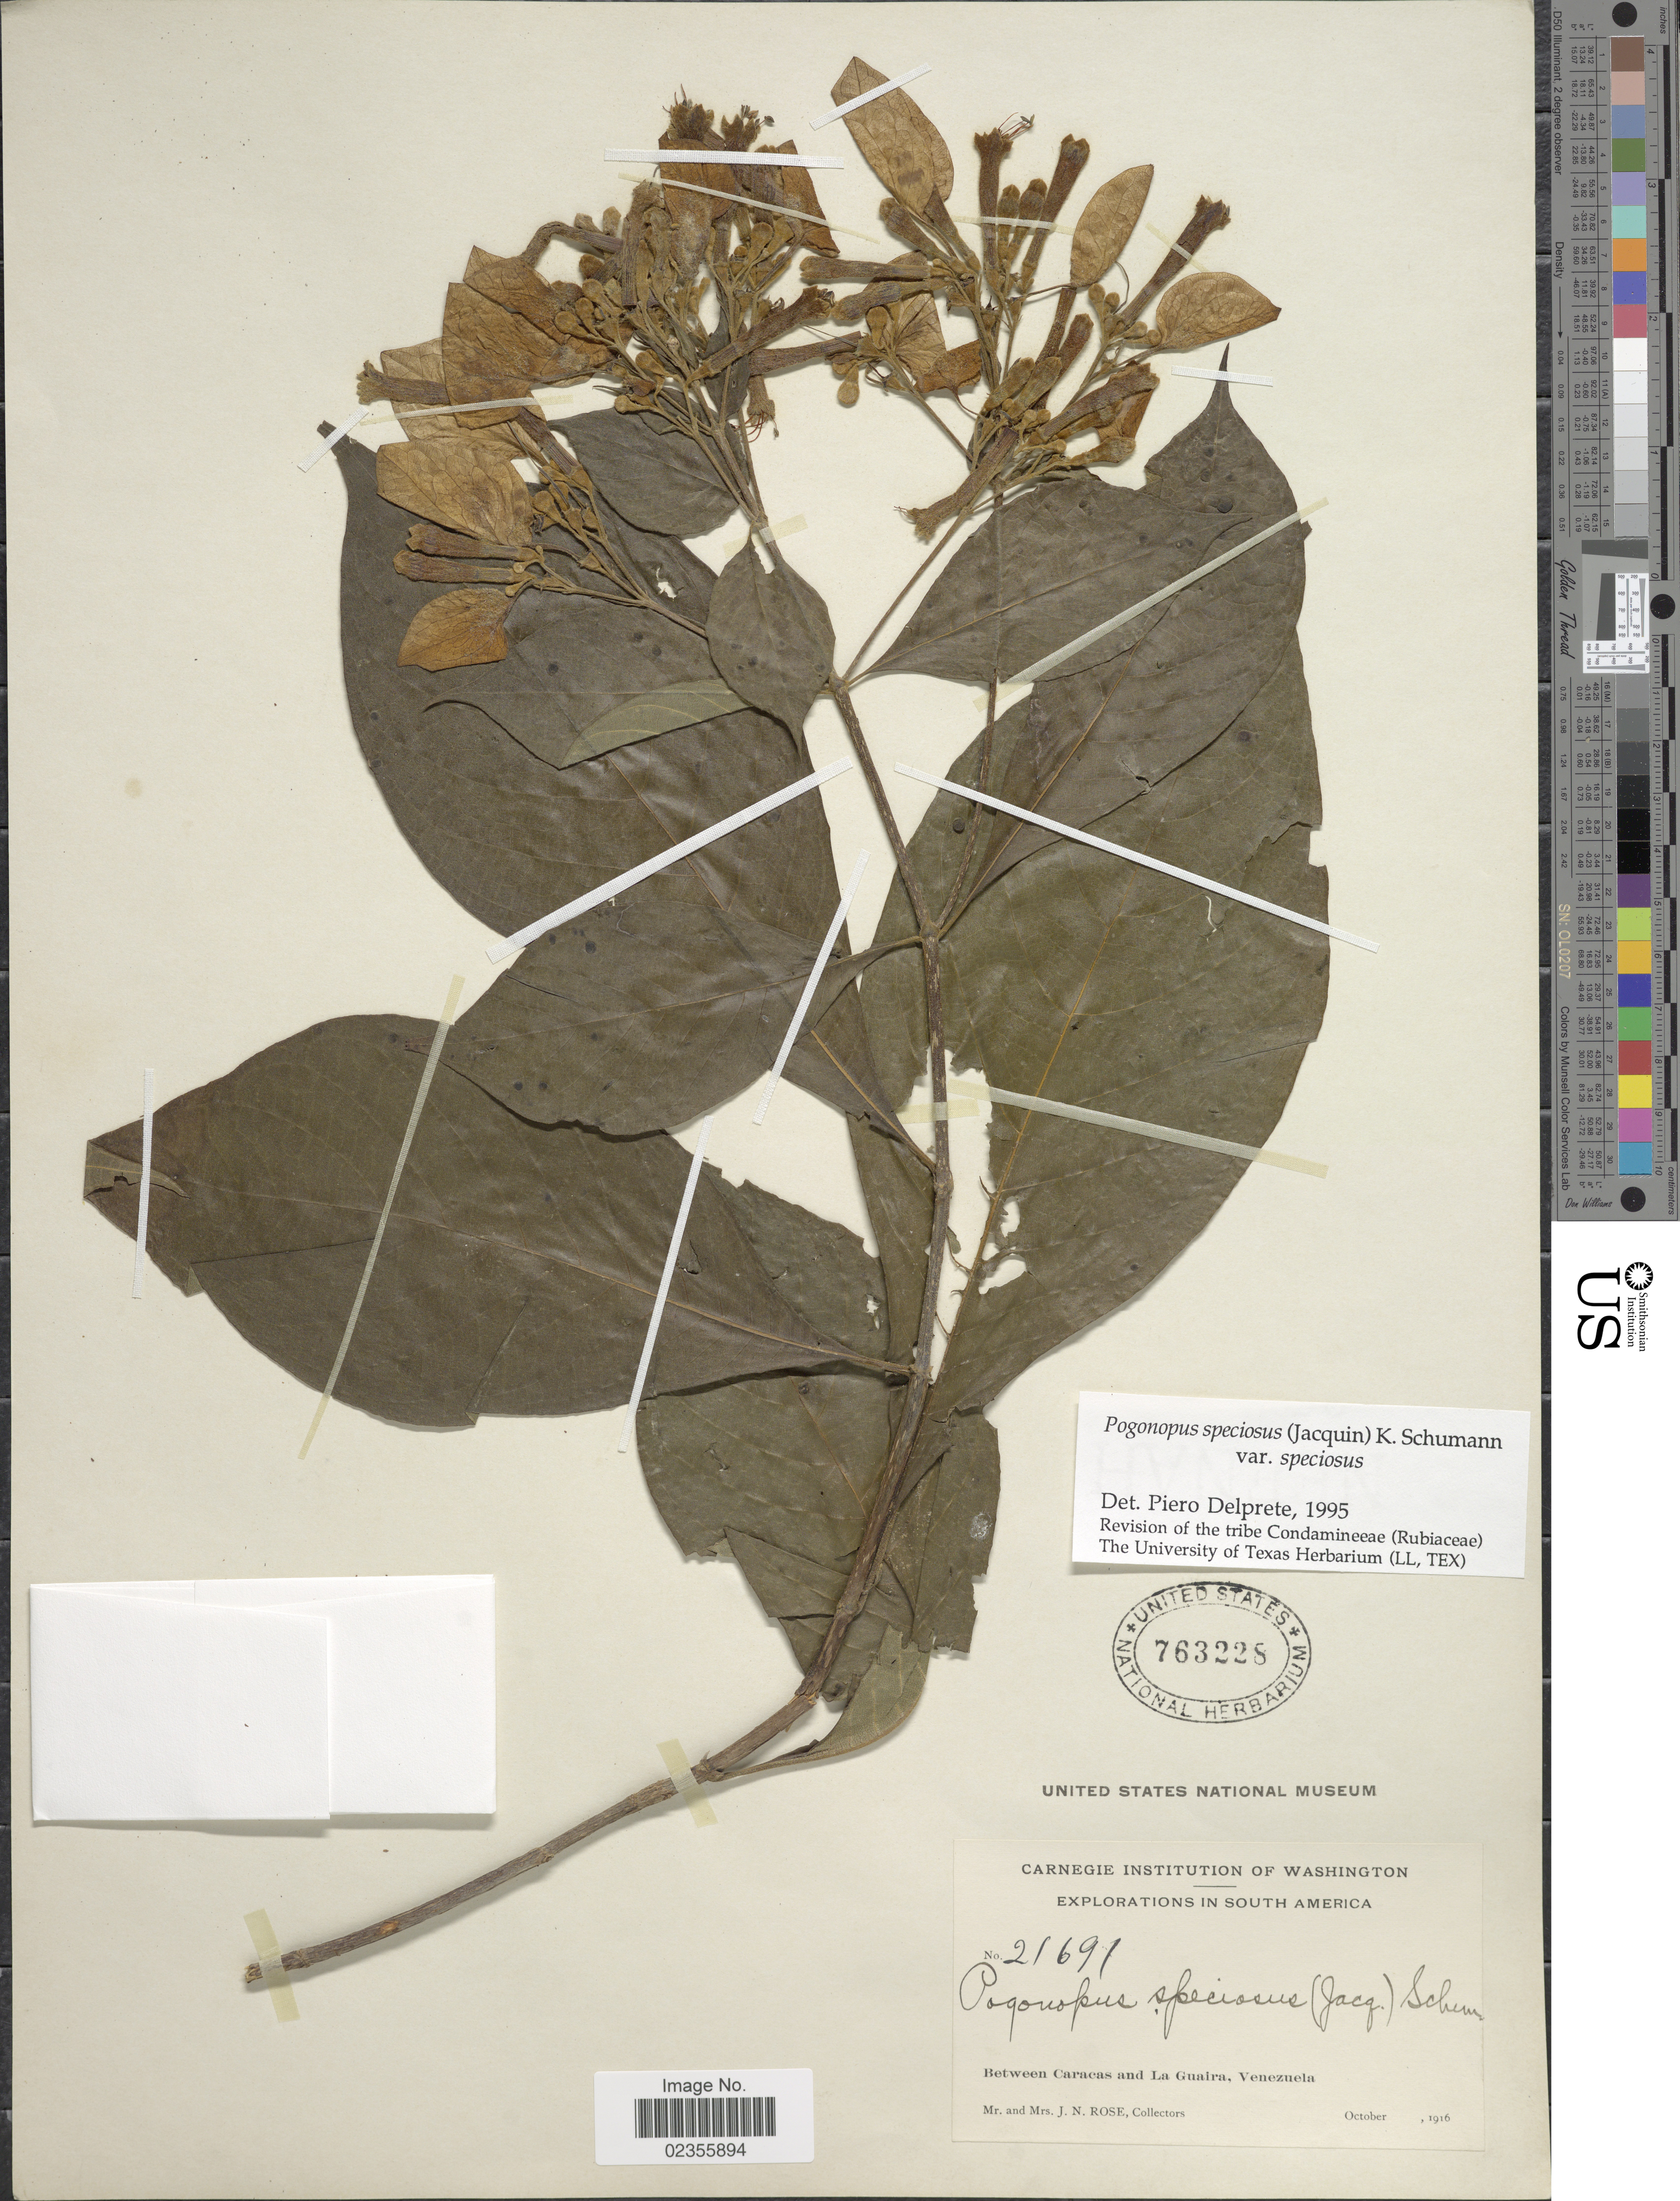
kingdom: Plantae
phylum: Tracheophyta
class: Magnoliopsida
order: Gentianales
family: Rubiaceae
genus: Pogonopus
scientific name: Pogonopus speciosus var. speciosus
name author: (Jacq.) K. Schum.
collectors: J. N. Rose & L. B. Rose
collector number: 21691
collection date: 1916-10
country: Venezuela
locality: Between Caracas and La Guaira, Venezuela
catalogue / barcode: US 763228